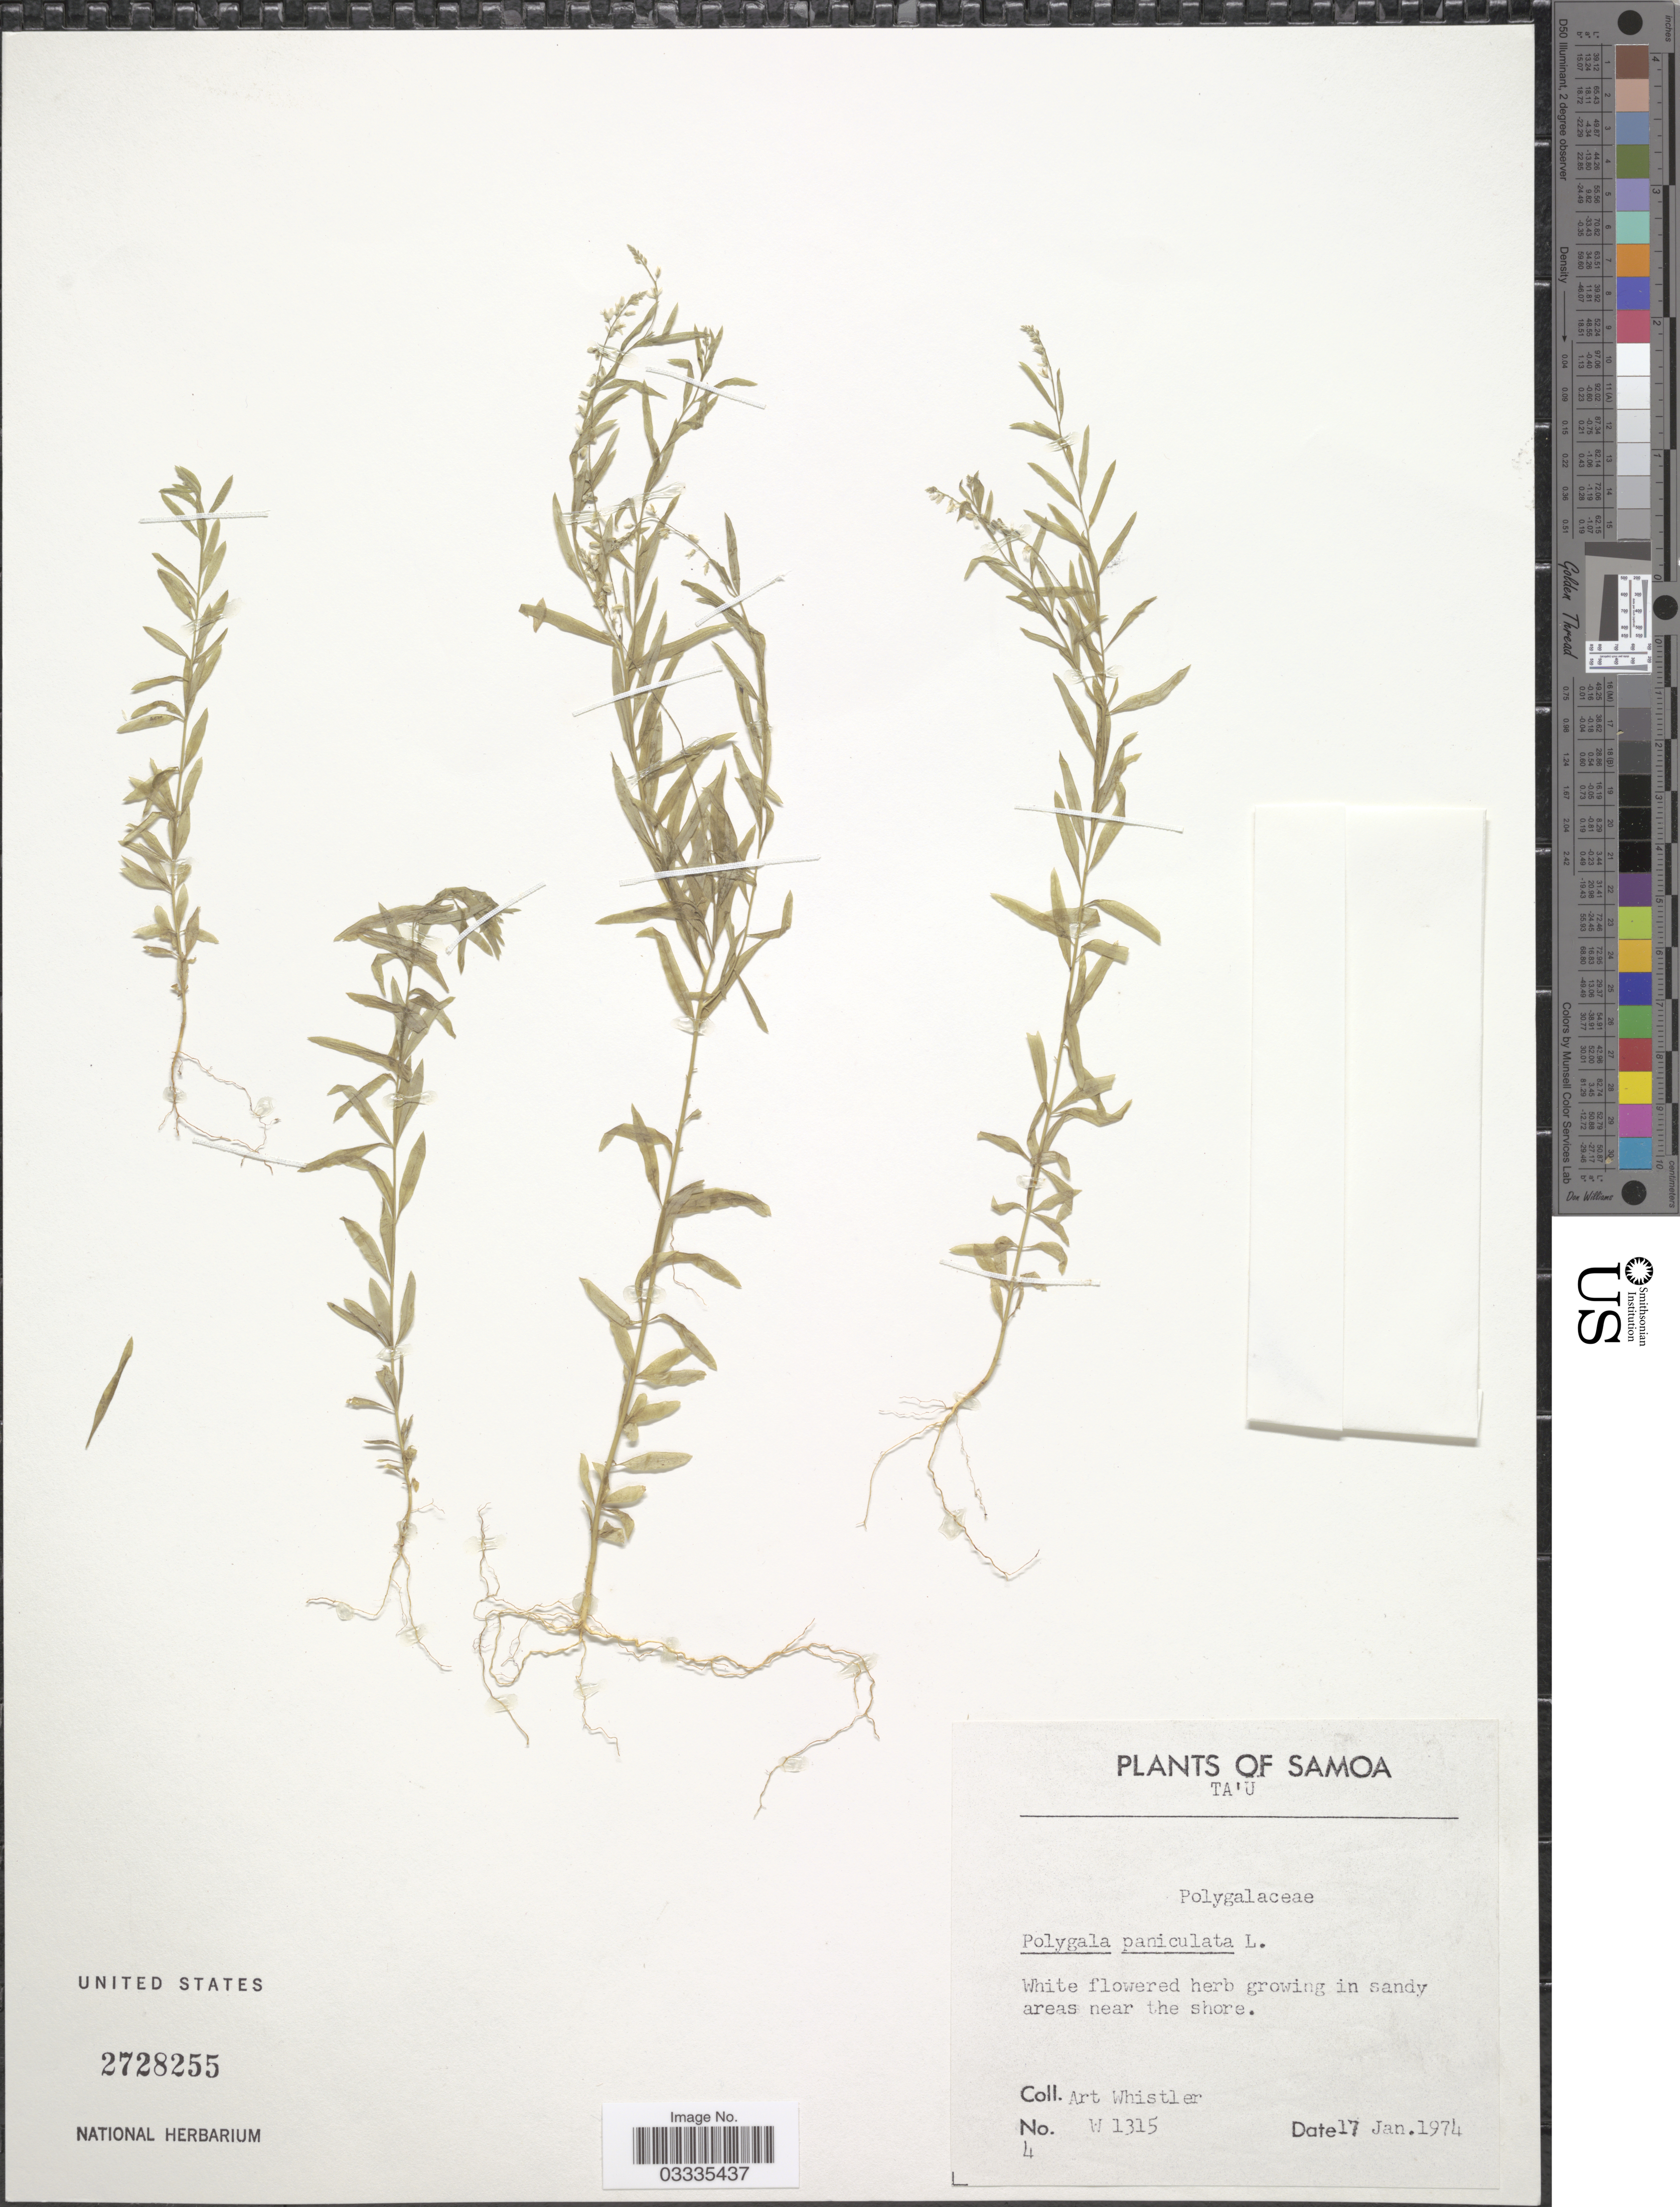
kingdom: Plantae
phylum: Tracheophyta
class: Magnoliopsida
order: Fabales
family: Polygalaceae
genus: Polygala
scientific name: Polygala paniculata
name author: L.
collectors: A. Whistler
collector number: W1315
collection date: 1974-01-17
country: American Samoa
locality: Samoa. Ta'u.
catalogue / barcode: US 2728255